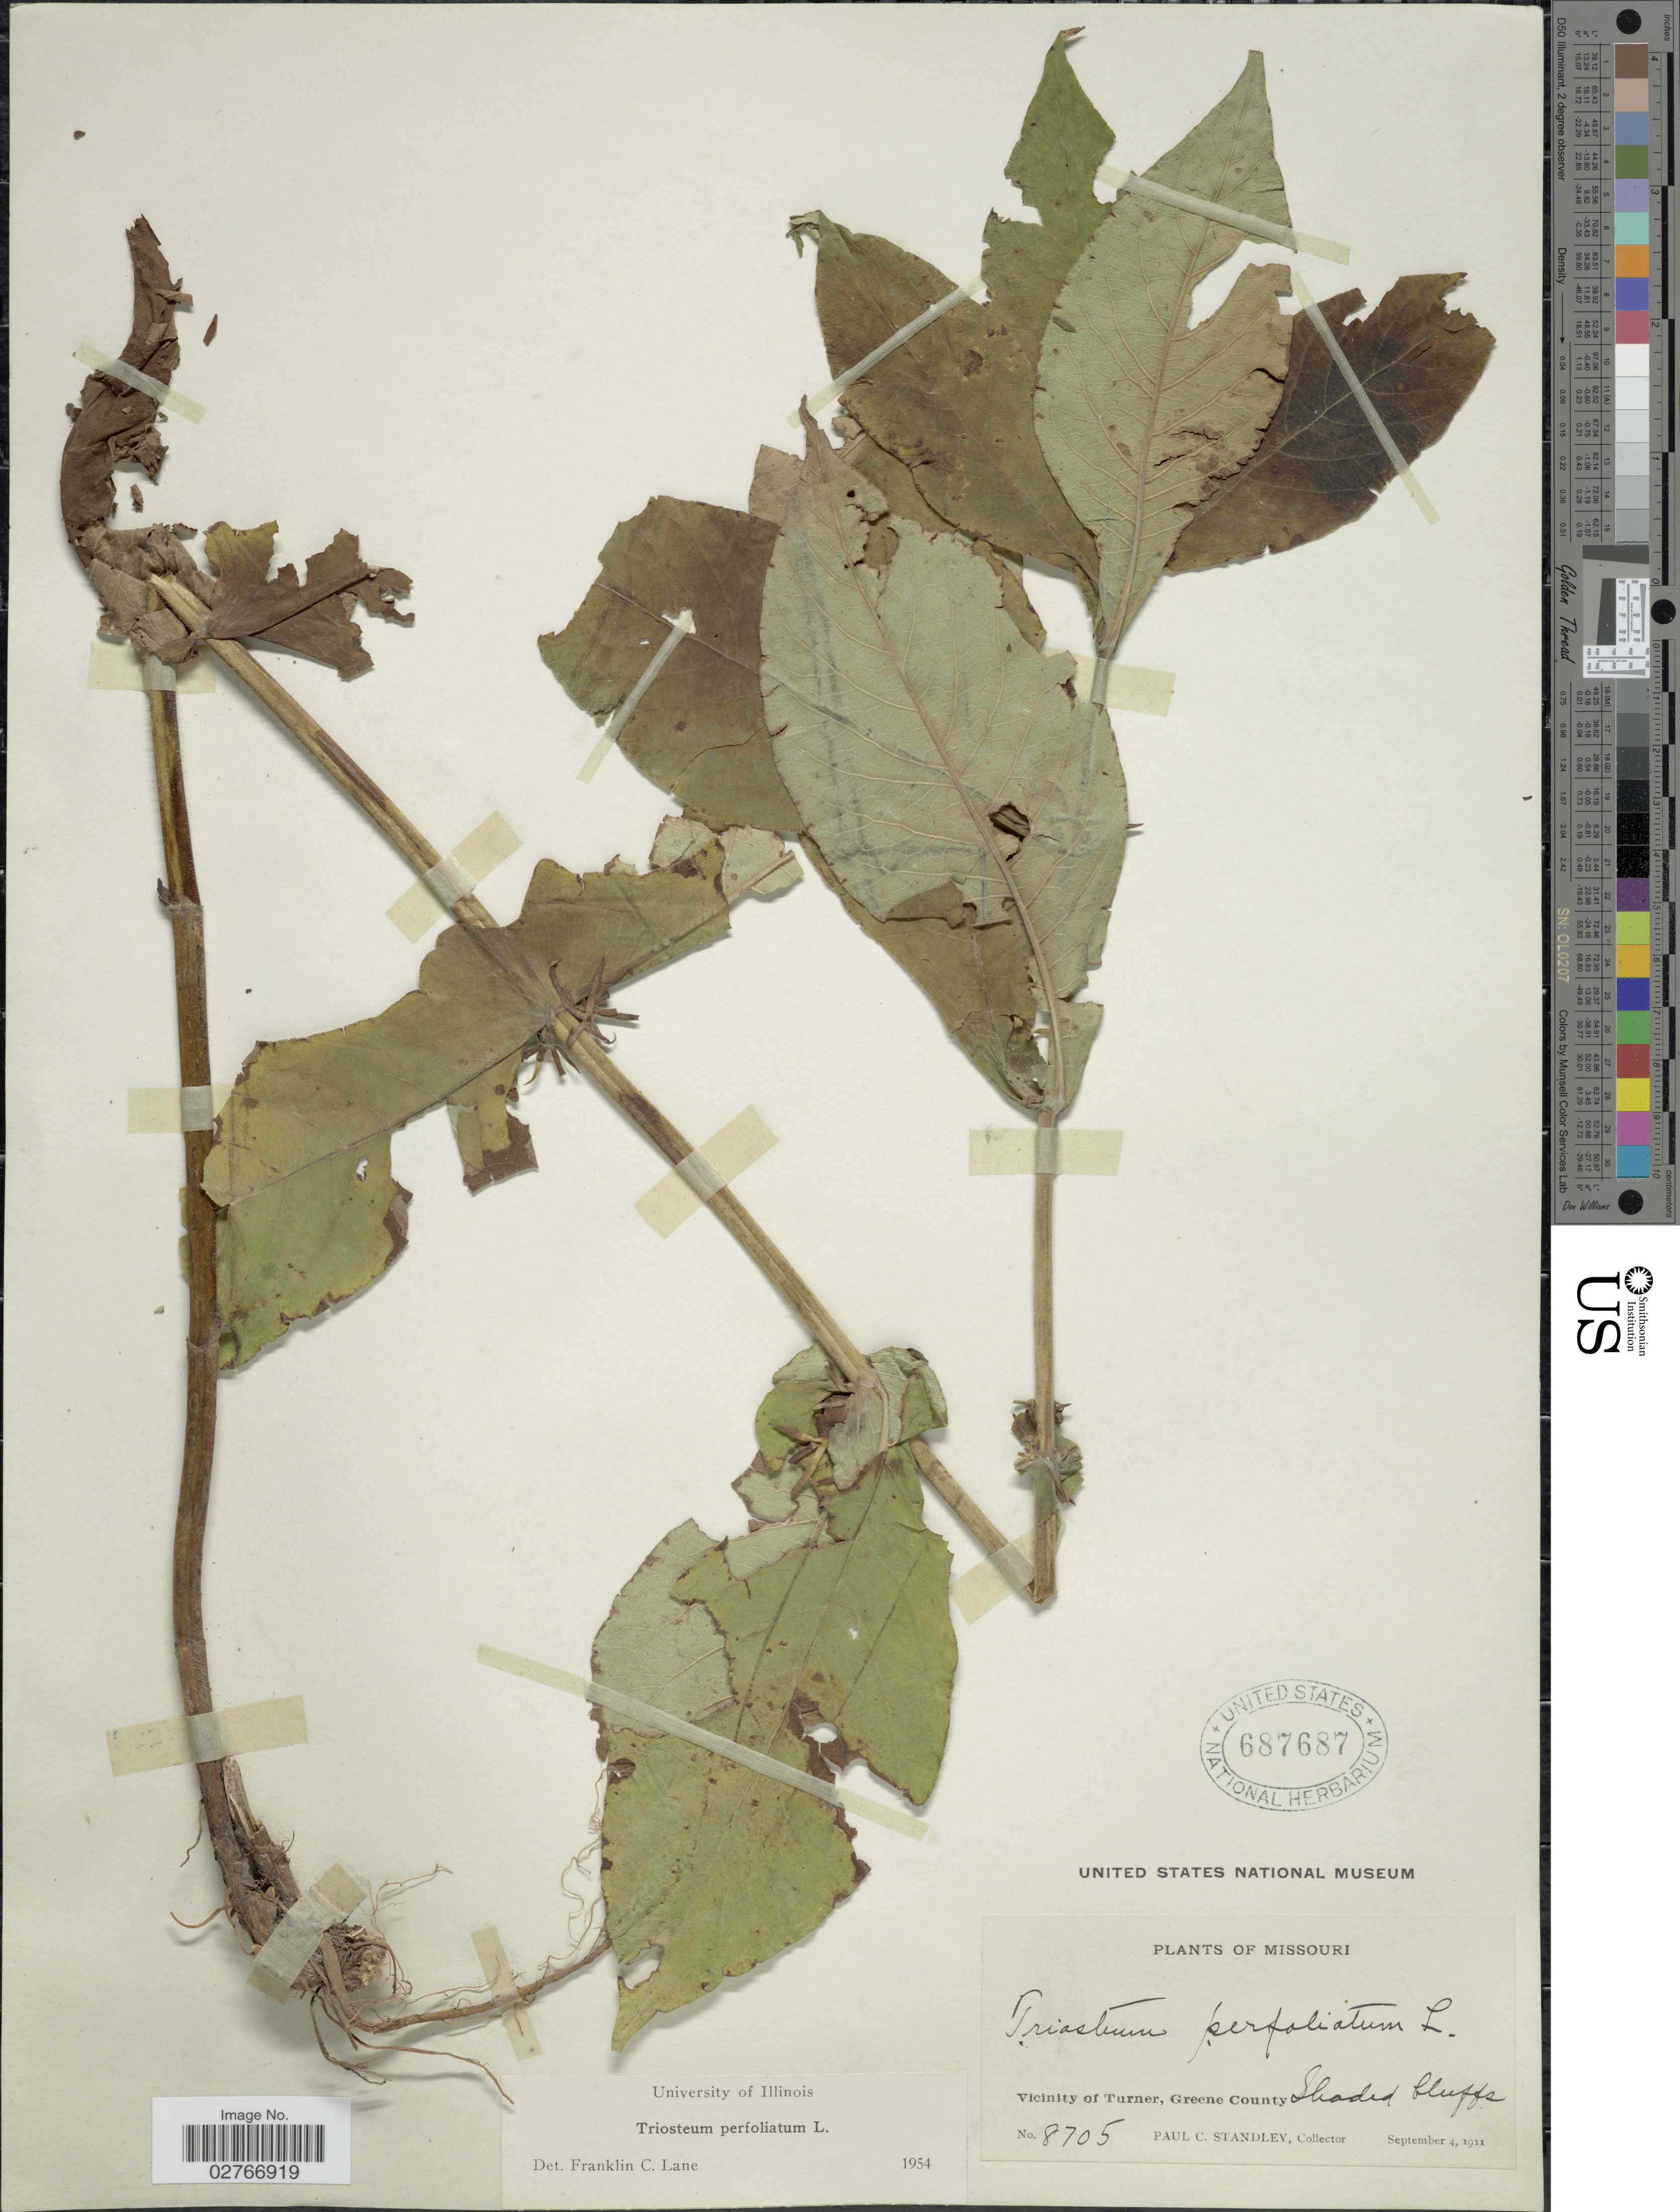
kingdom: Plantae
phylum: Tracheophyta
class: Magnoliopsida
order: Dipsacales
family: Caprifoliaceae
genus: Triosteum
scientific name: Triosteum perfoliatum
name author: L.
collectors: P. C. Standley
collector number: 8705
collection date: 1911-09-04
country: United States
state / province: Missouri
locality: Vicinity of Turner, Greene County.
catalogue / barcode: US 687687